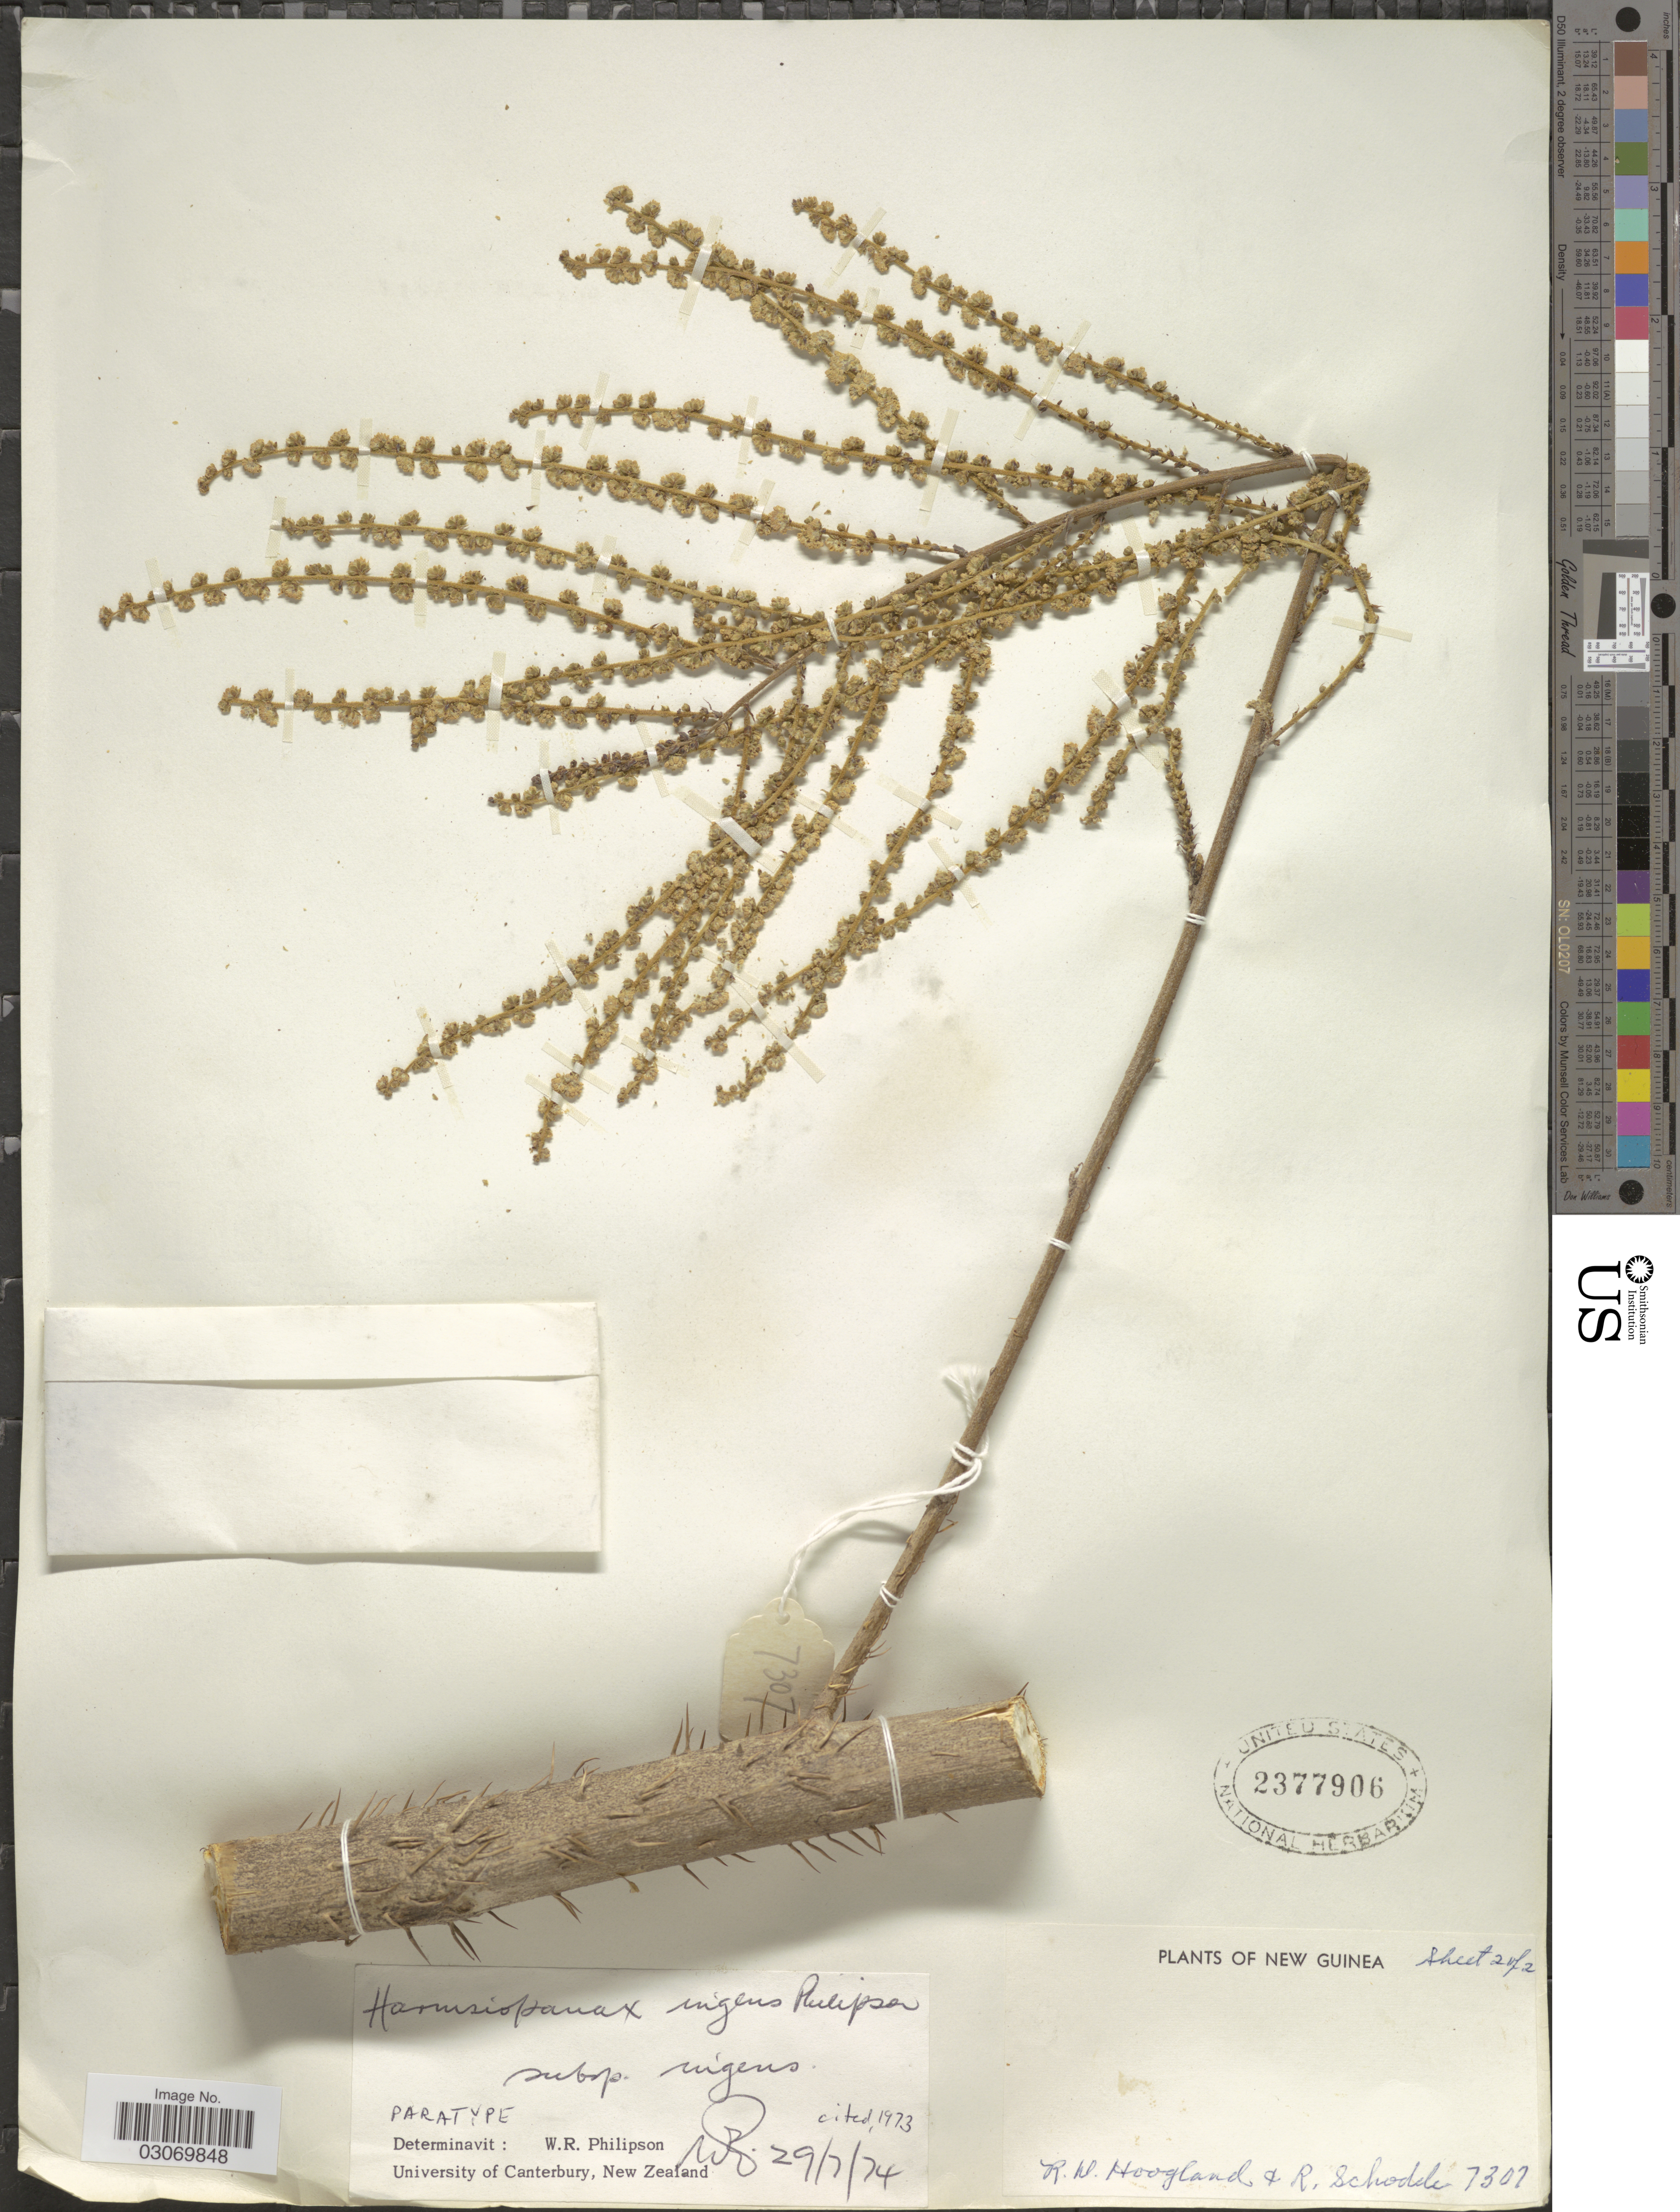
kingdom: Plantae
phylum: Tracheophyta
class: Magnoliopsida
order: Apiales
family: Araliaceae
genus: Harmsiopanax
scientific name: Harmsiopanax ingens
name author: Philipson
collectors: R. D. Hoogland & R. Schodde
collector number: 7307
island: New Guinea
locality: New Guinea.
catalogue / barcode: US 2377906